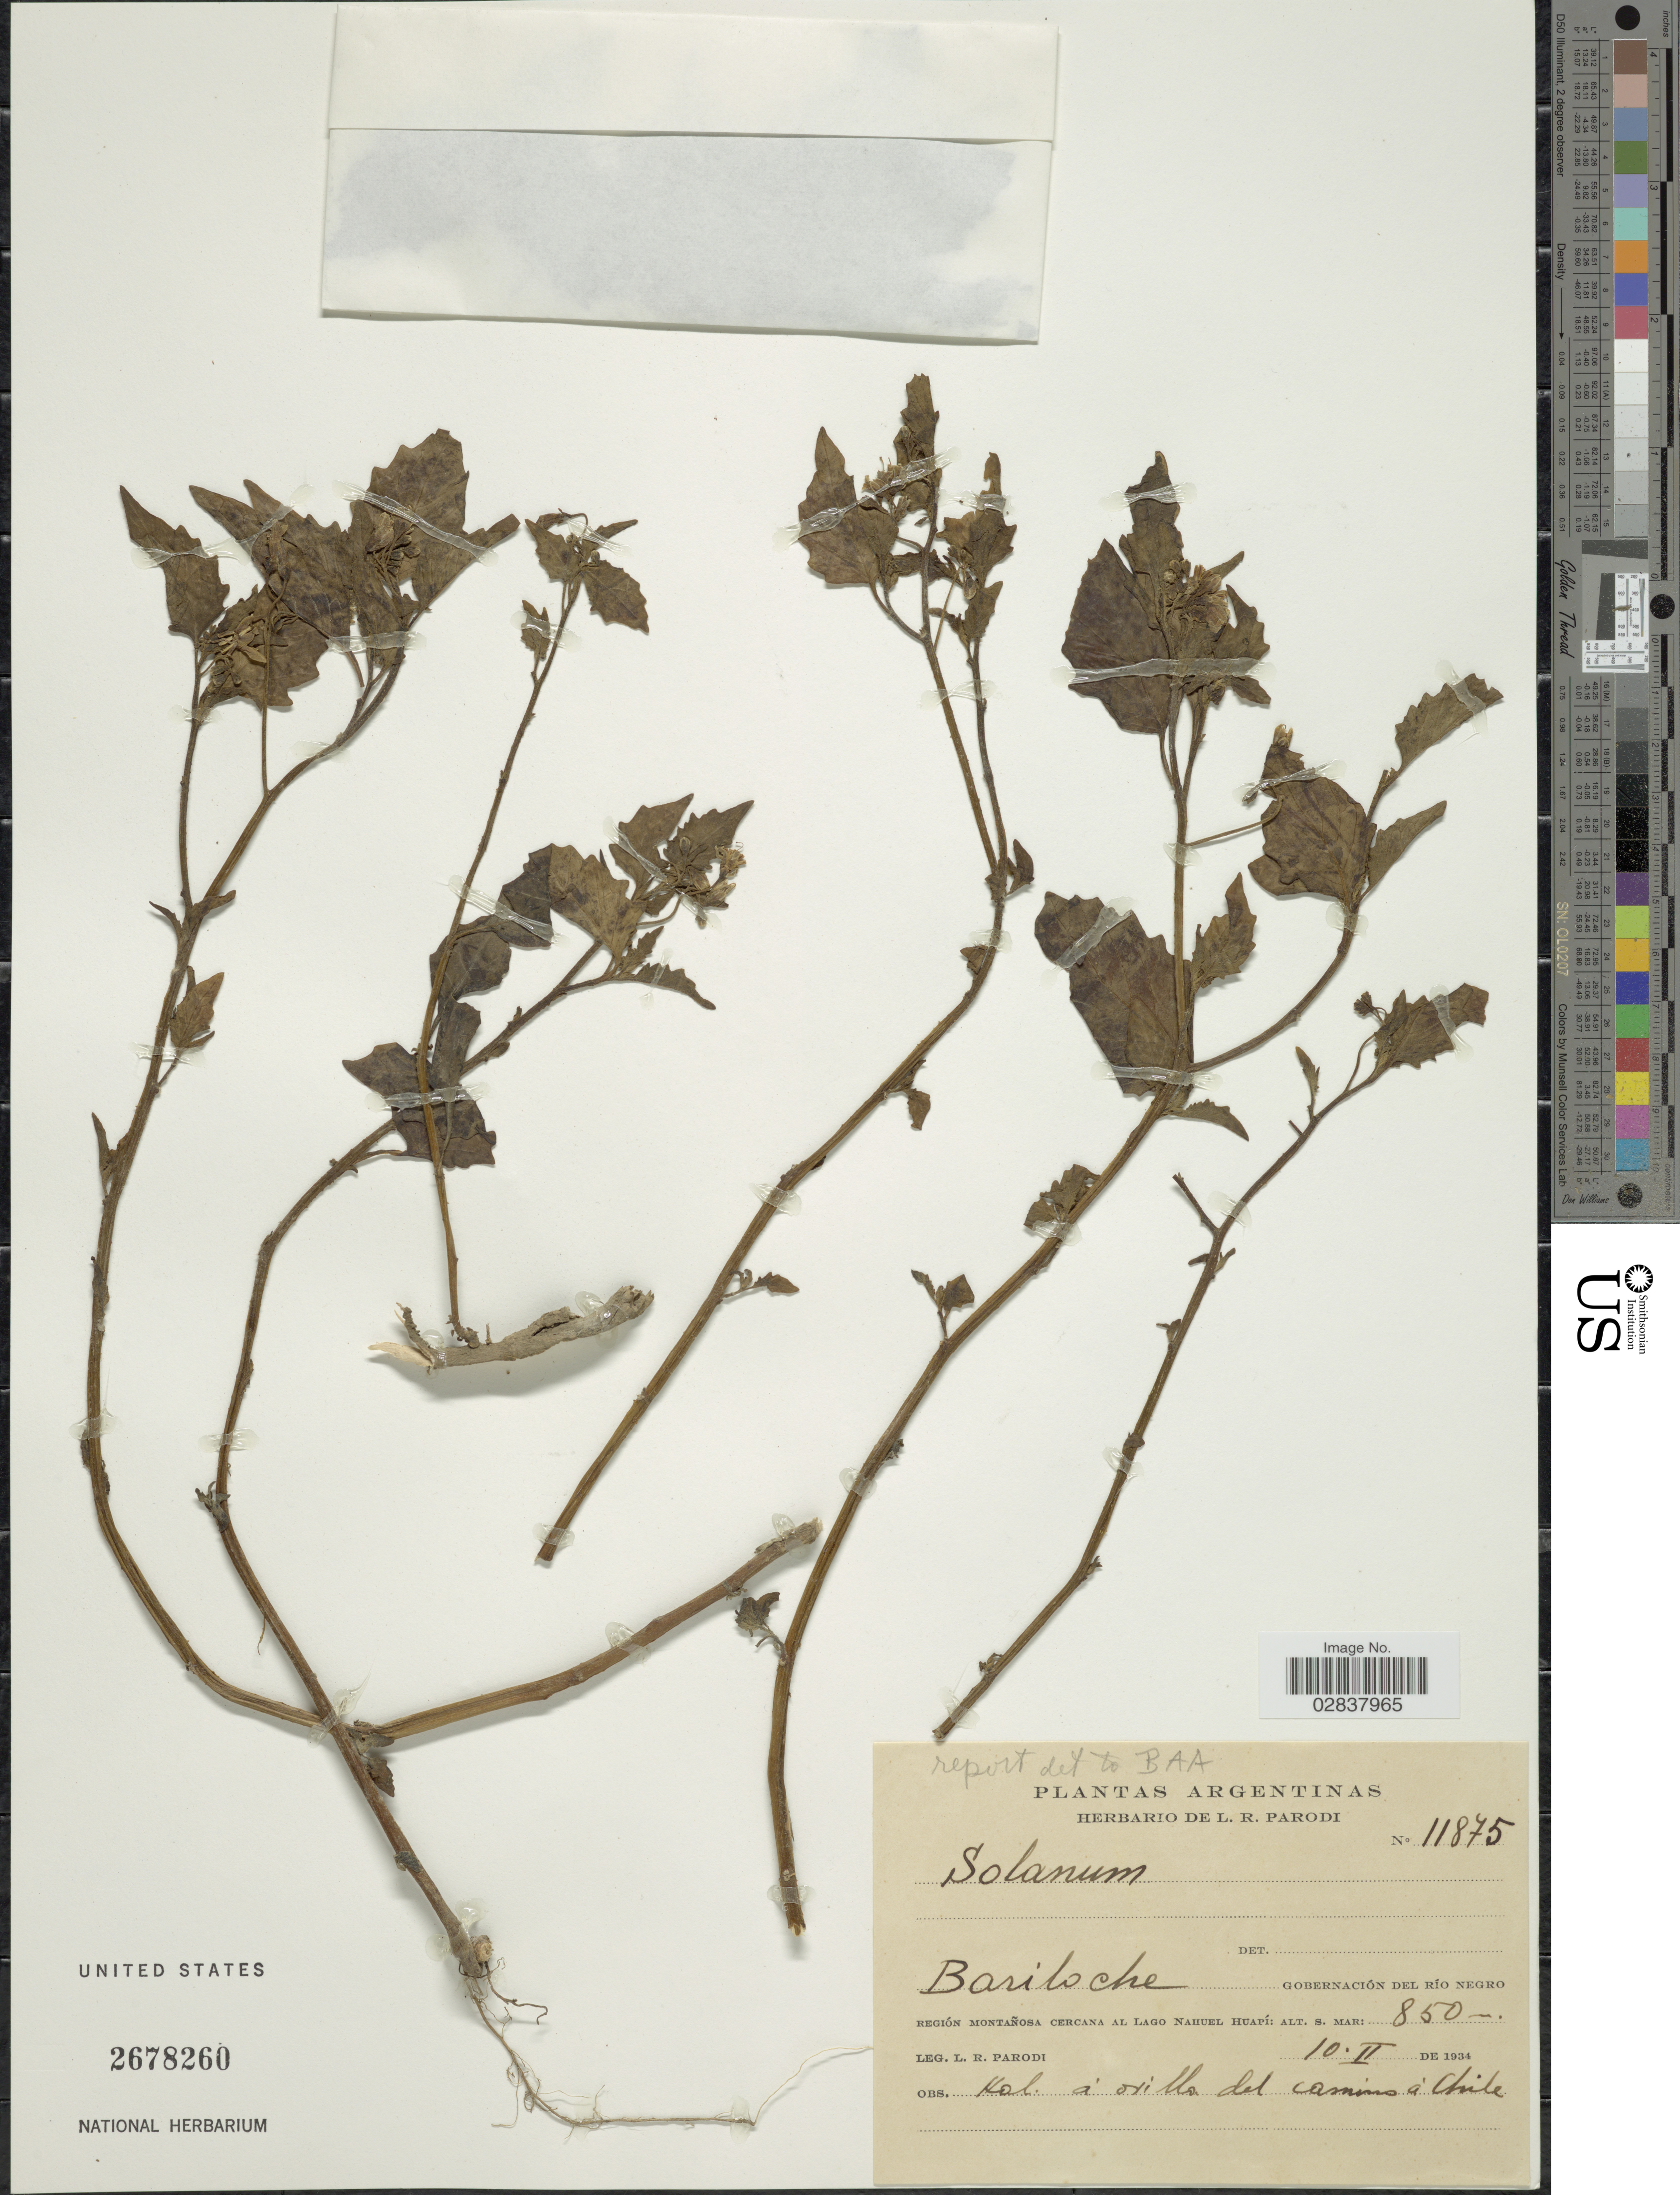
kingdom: Plantae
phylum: Tracheophyta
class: Magnoliopsida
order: Solanales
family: Solanaceae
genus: Solanum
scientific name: Solanum furcatum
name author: Dunal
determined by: Knapp, S. D.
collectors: L. R. Parodi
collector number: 11875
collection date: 1934-02-10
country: Argentina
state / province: Rio Negro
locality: Bariloche, Gobernación del Río Negro, Región Montañosa cercana al Lago Nahuel Huapí.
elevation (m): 850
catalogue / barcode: US 2678260